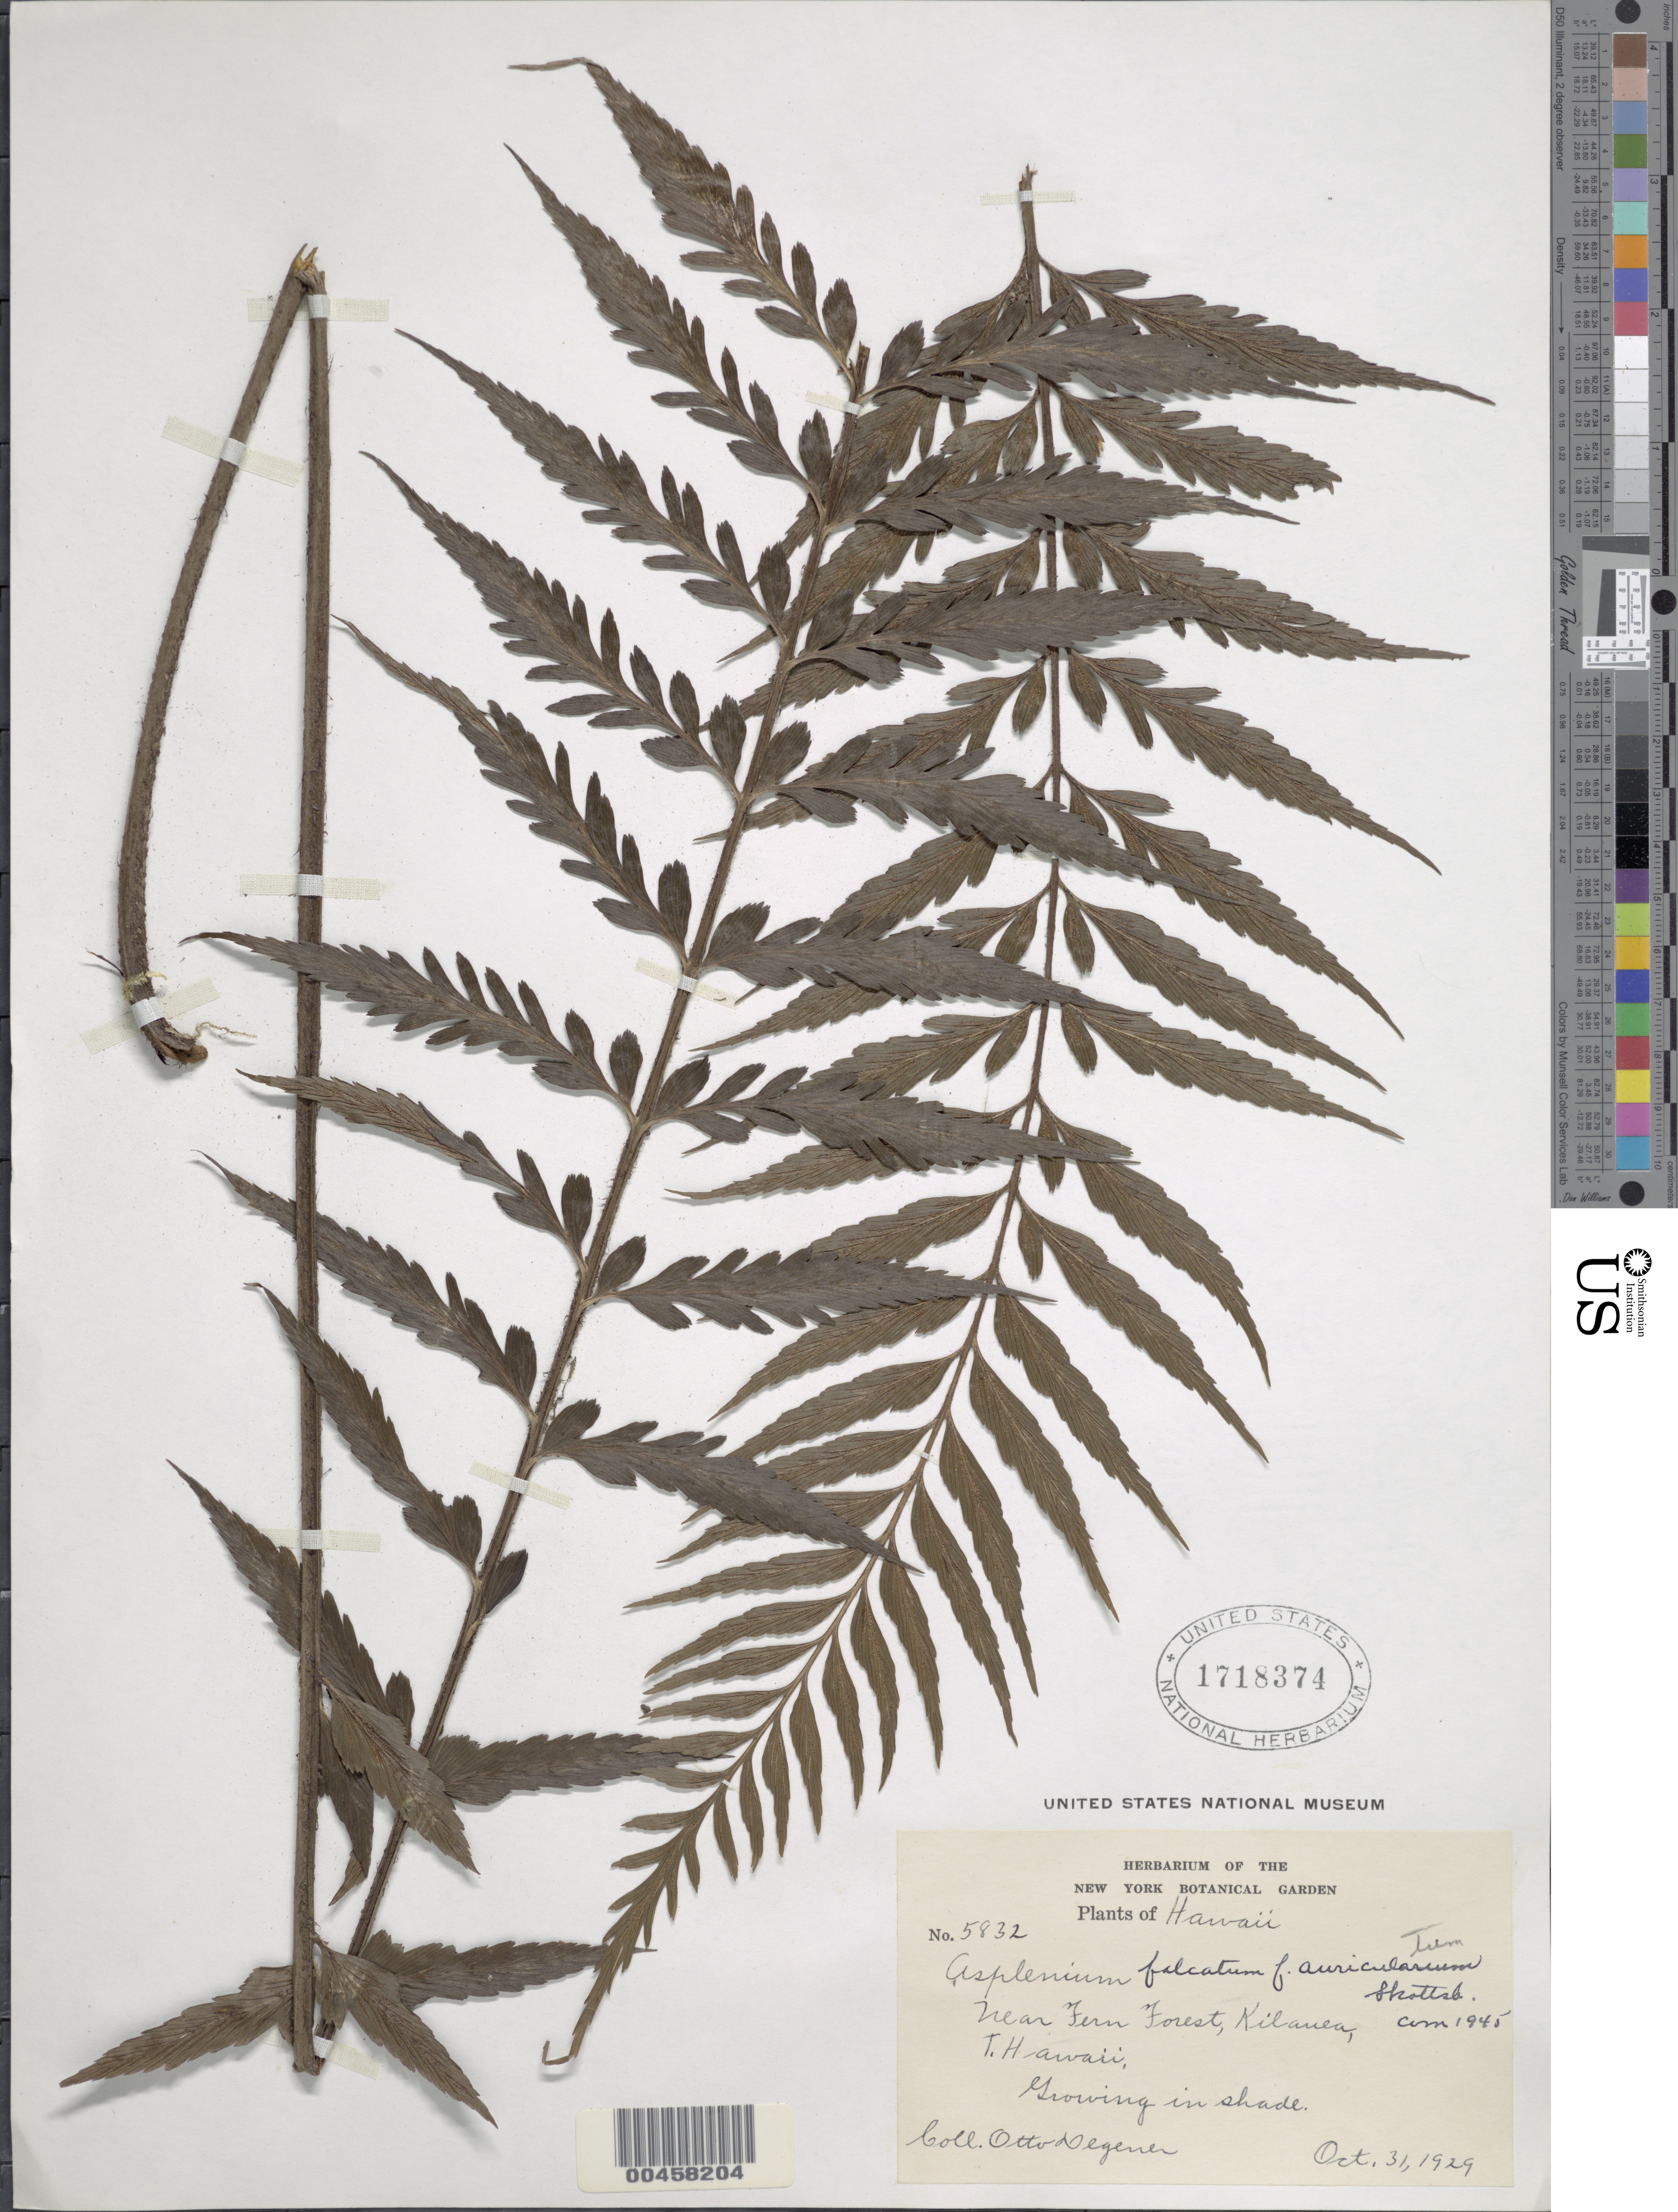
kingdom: Plantae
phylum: Tracheophyta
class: Polypodiopsida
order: Polypodiales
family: Aspleniaceae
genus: Asplenium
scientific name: Asplenium polyodon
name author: G. Forst.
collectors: O. Degener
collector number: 5832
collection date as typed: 31 Oct 1929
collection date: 1929-10-31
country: United States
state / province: Hawaii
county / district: Hawaii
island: Hawaii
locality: Near Fern Forest, Kilauea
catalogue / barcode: US 1718374